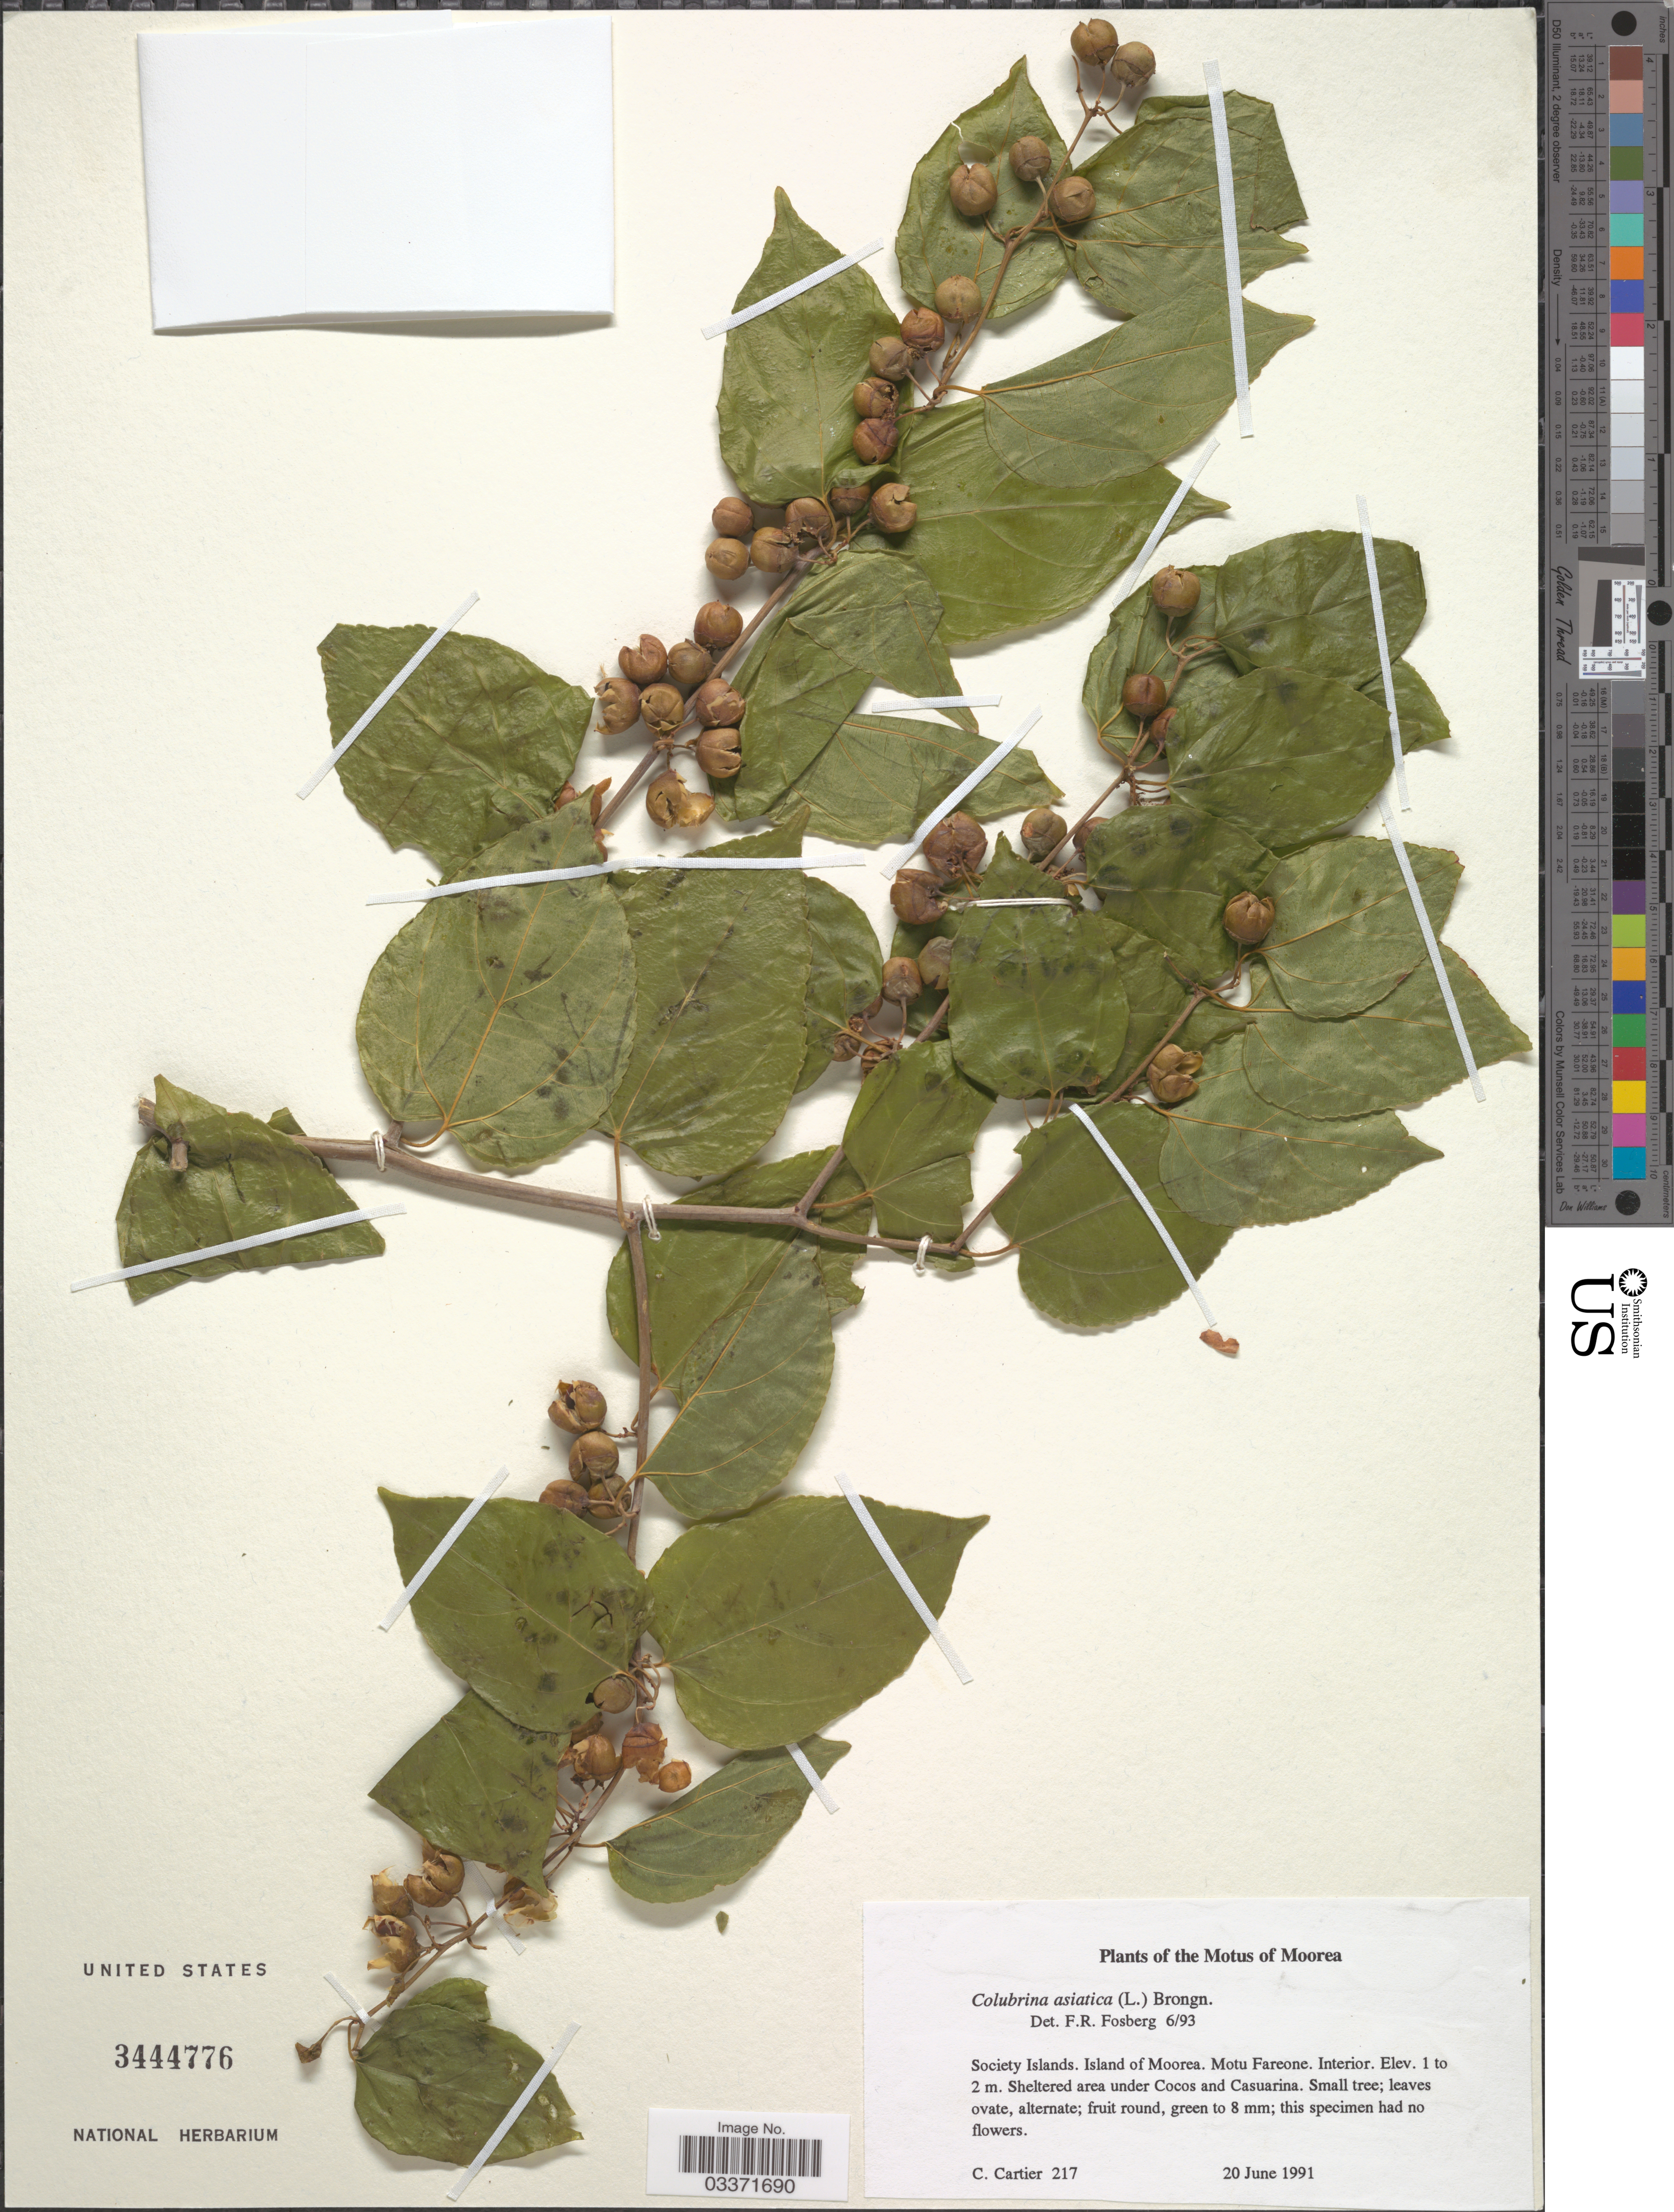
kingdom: Plantae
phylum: Tracheophyta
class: Magnoliopsida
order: Rosales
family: Rhamnaceae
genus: Colubrina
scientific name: Colubrina asiatica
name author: (L.) Brongn.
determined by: Fosberg, F. R.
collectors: C. Cartier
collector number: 217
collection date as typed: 20 Jun 1991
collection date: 1991-06-20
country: French Polynesia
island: Moorea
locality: Interior, Fareone [Society Is.]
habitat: Sheltered area under Cocos and Casuarina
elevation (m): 1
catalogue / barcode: US 3444776